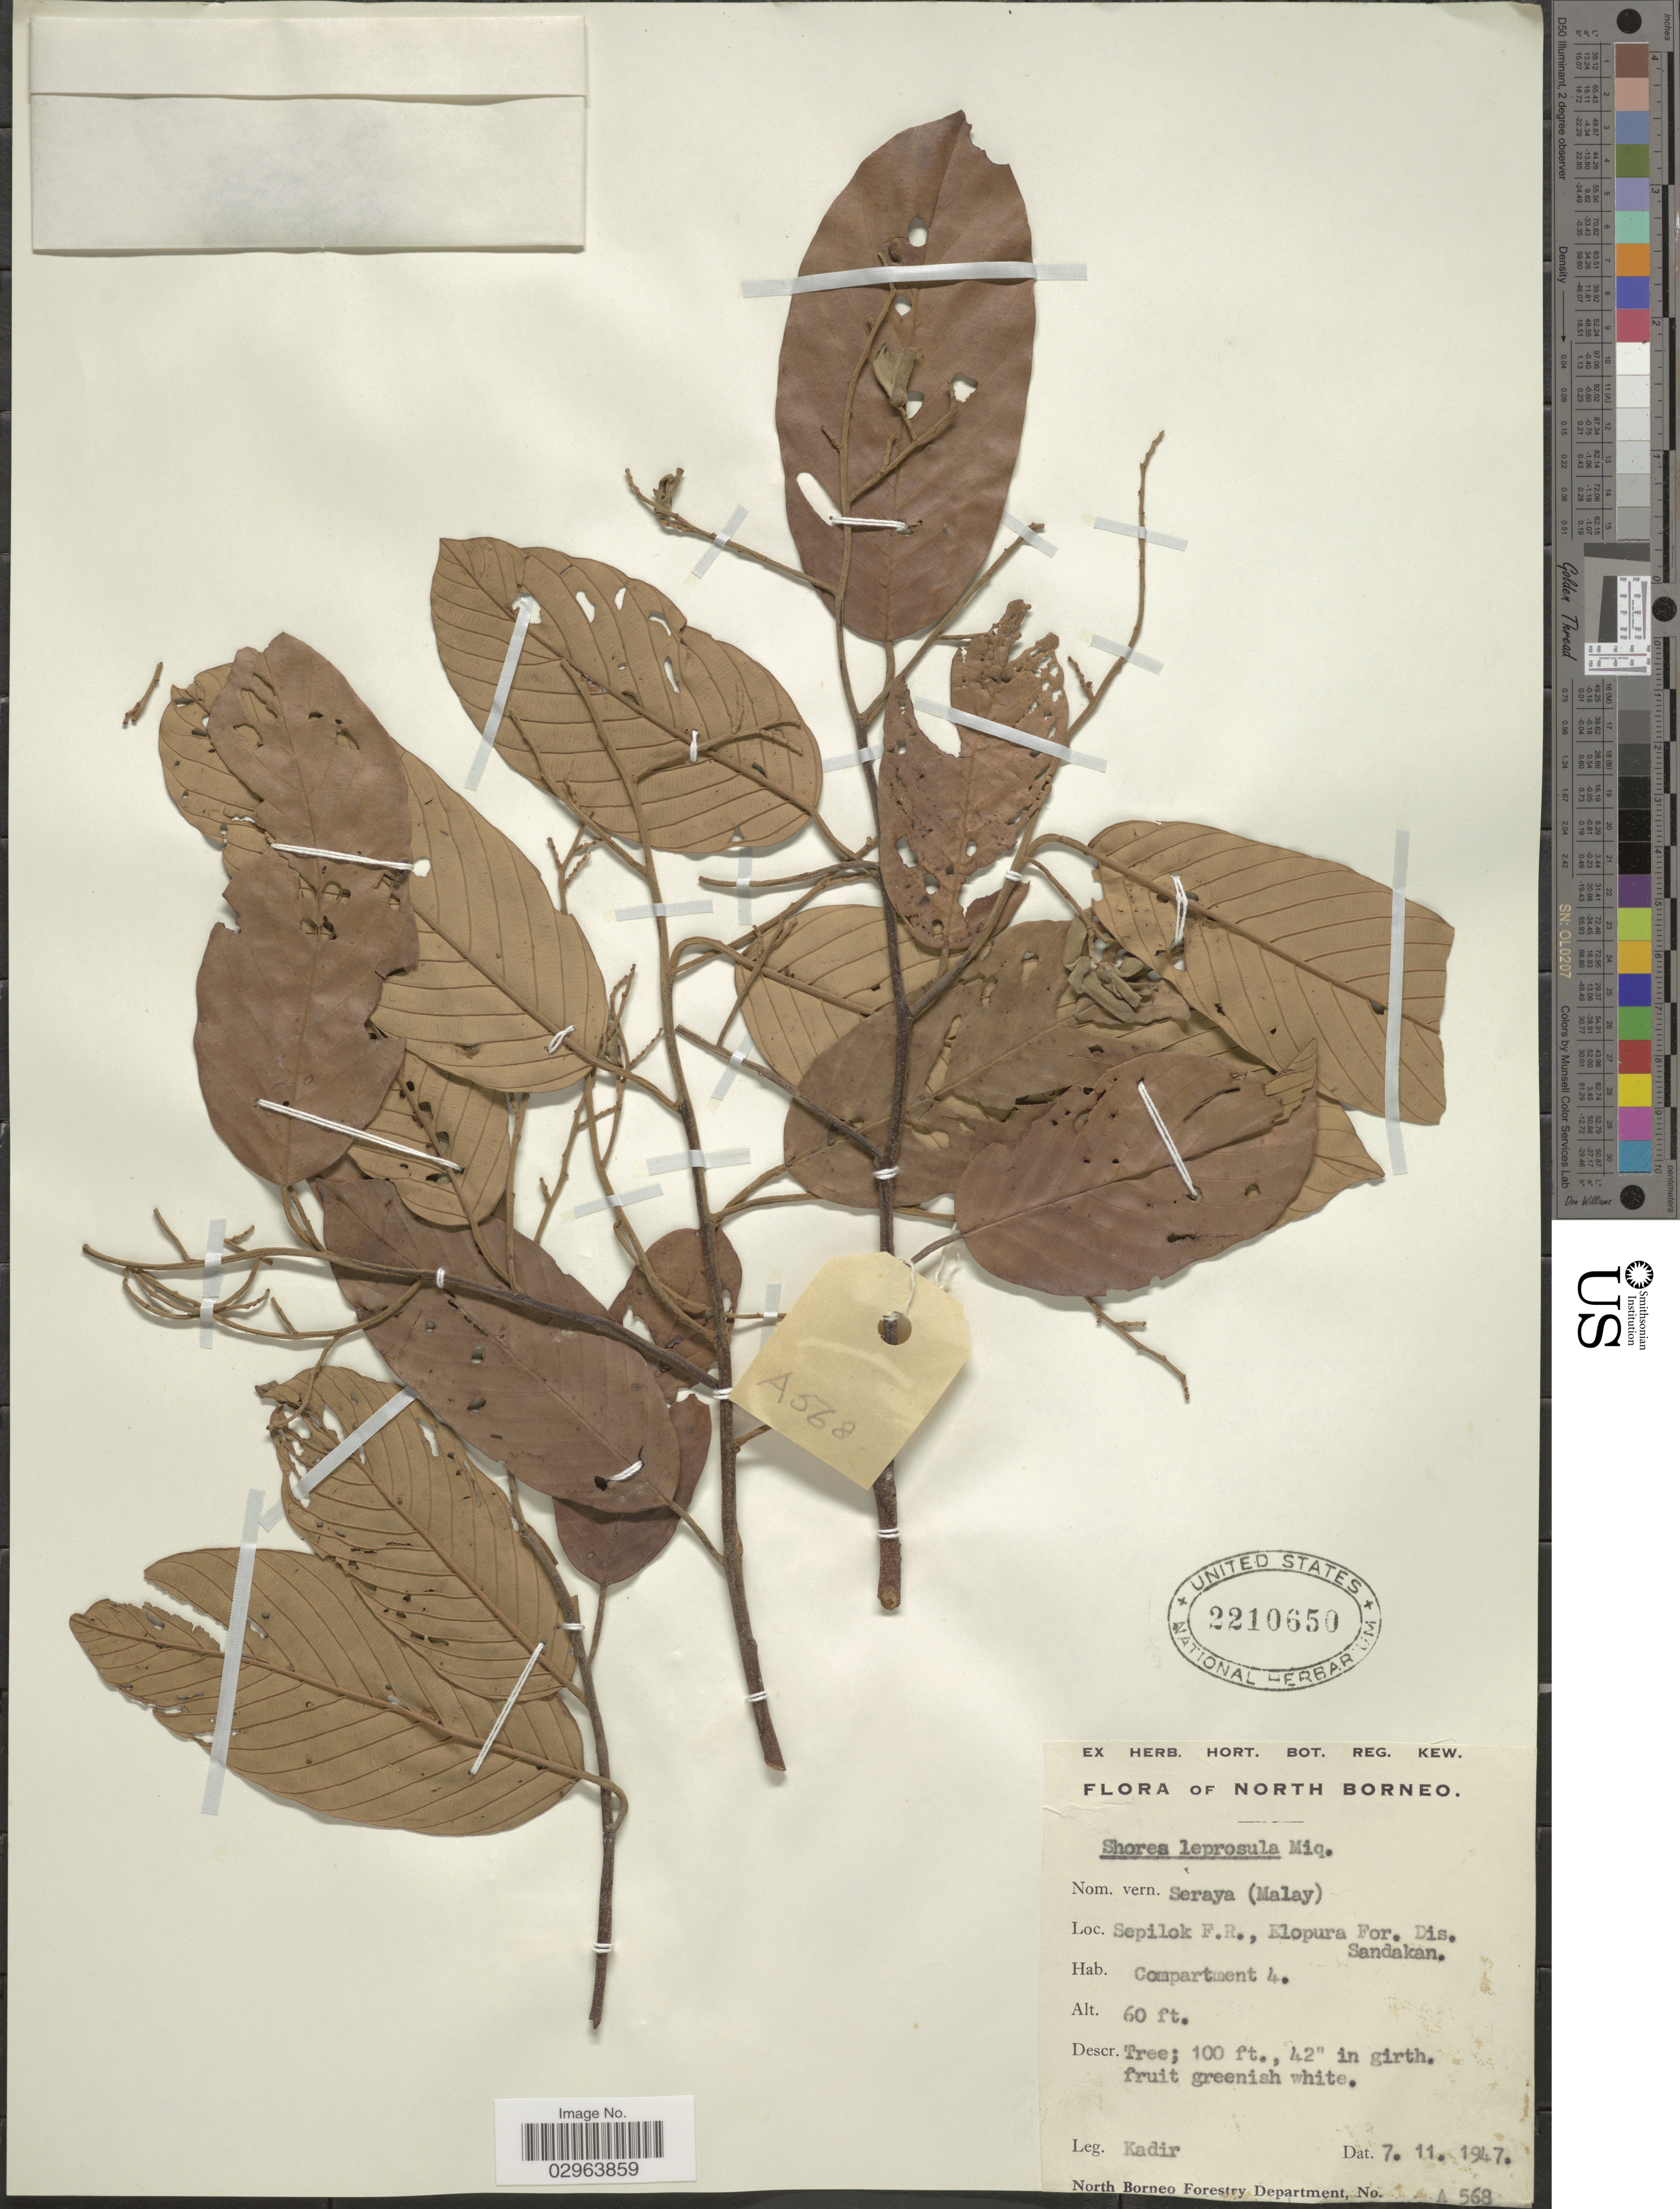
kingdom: Plantae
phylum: Tracheophyta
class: Magnoliopsida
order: Malvales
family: Dipterocarpaceae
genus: Rubroshorea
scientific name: Rubroshorea leprosula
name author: (Miq.) P.S. Ashton & J. Heck.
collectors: -. Kadir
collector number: A568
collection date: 1947-11-07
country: Malaysia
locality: North Borneo, Sepilok F.R., Elopura For. Dis. Sandakan.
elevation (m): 18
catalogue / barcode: US 2210650